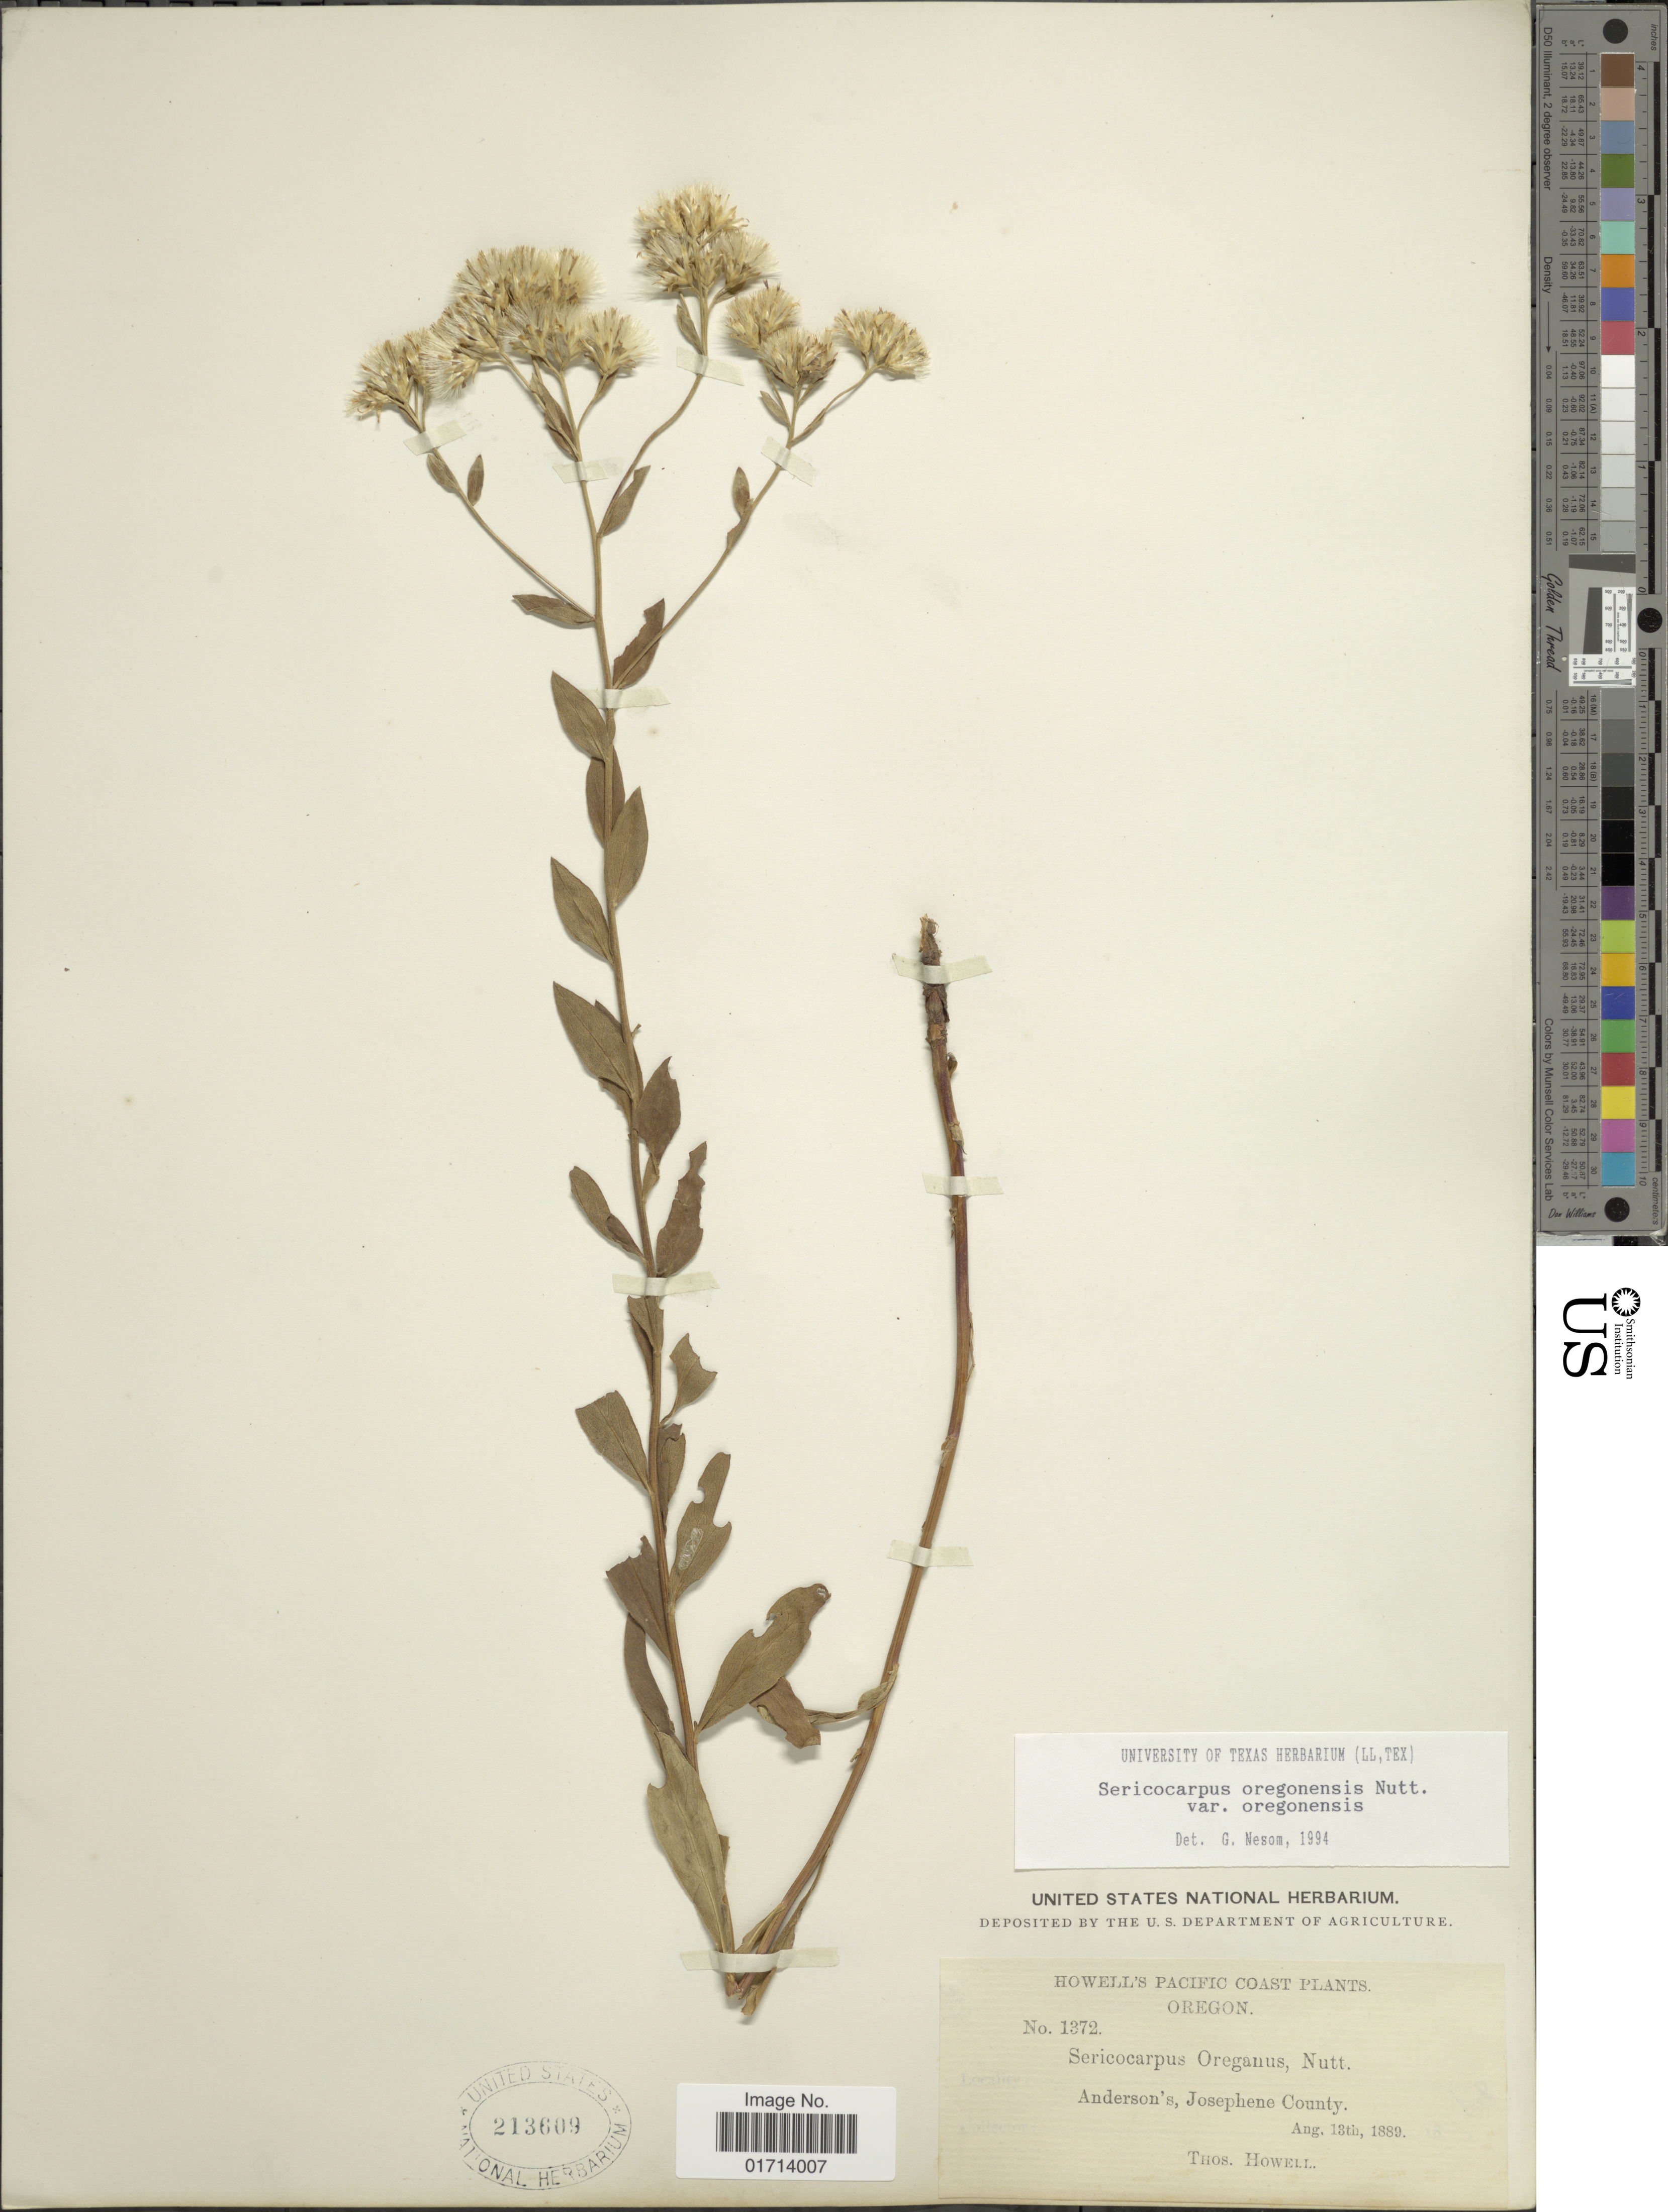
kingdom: Plantae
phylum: Tracheophyta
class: Magnoliopsida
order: Asterales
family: Asteraceae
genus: Sericocarpus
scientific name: Sericocarpus oregonensis var. oregonensis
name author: Nutt.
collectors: T. Howell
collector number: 1372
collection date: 1889-08-13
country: United States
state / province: Oregon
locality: Andersons's, Josephine County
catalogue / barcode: US 213609